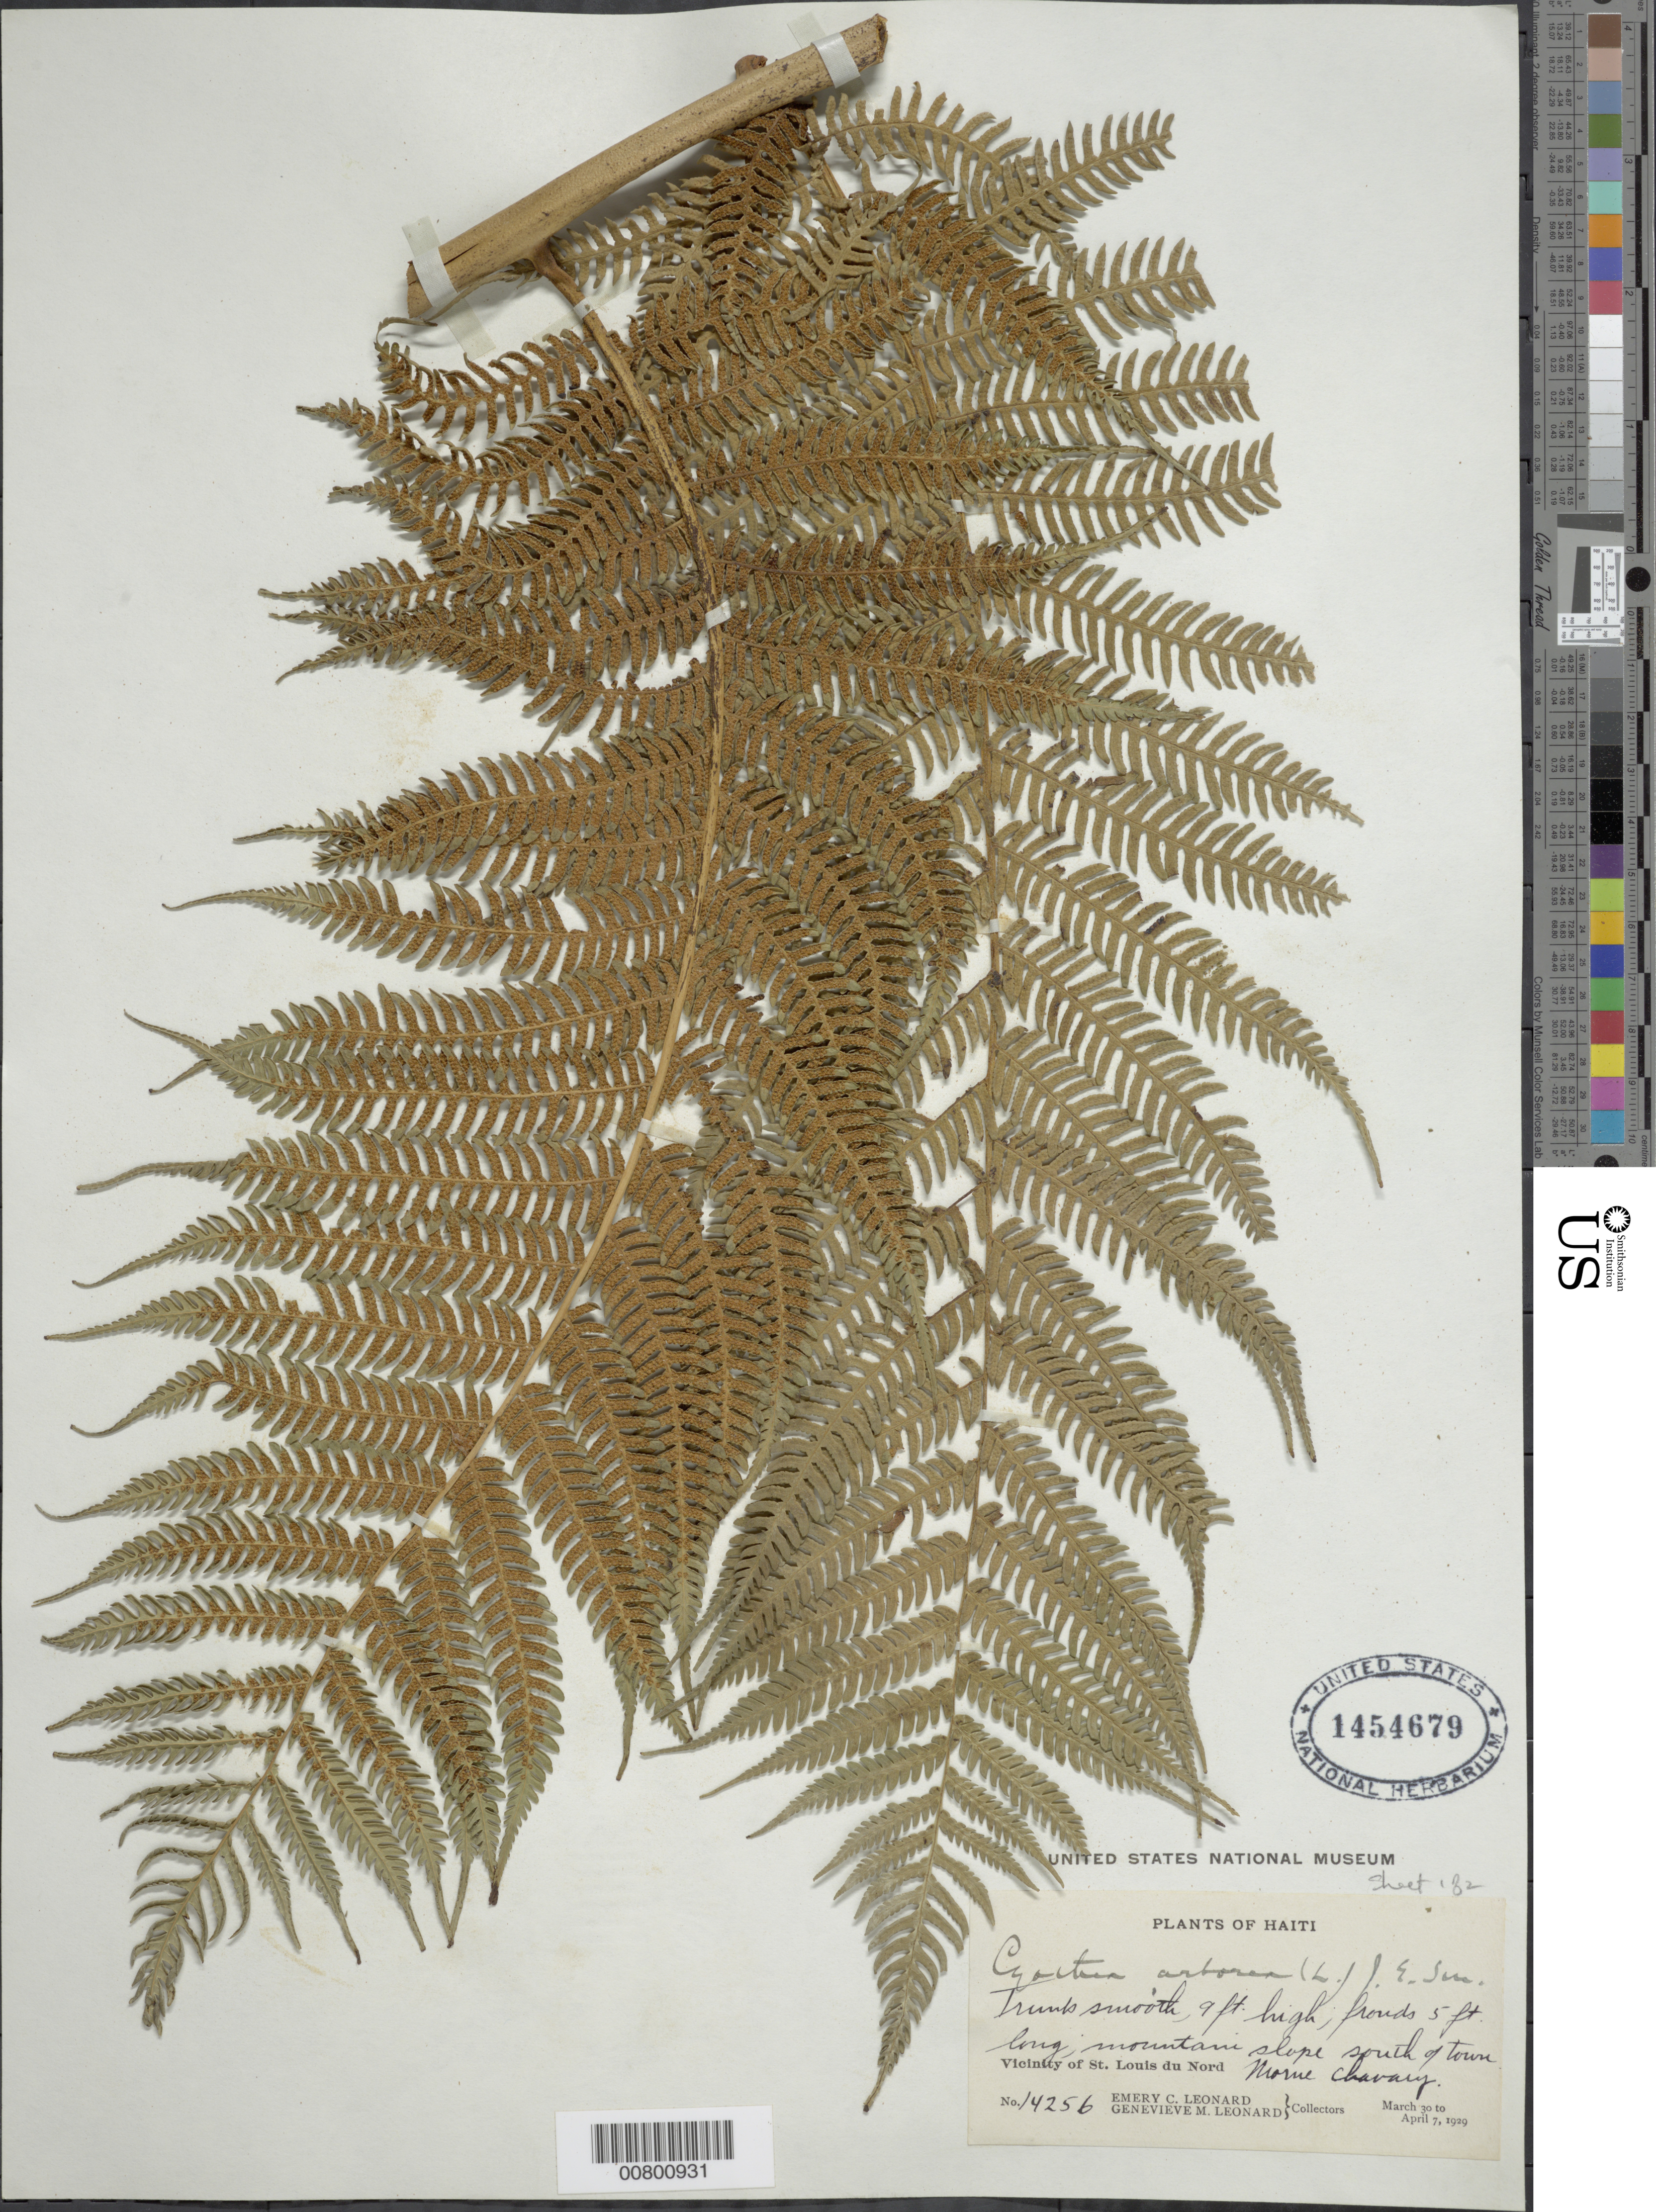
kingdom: Plantae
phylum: Tracheophyta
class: Polypodiopsida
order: Cyatheales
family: Cyatheaceae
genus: Cyathea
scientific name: Cyathea arborea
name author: (L.) Sm.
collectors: E. C. Leonard & G. M. Leonard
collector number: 14256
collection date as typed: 30 Mar 1929 to 07 Apr 1929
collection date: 1929-03-30/1929-04-07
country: Haiti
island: Hispaniola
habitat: Mountain slope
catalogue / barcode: US 1454679